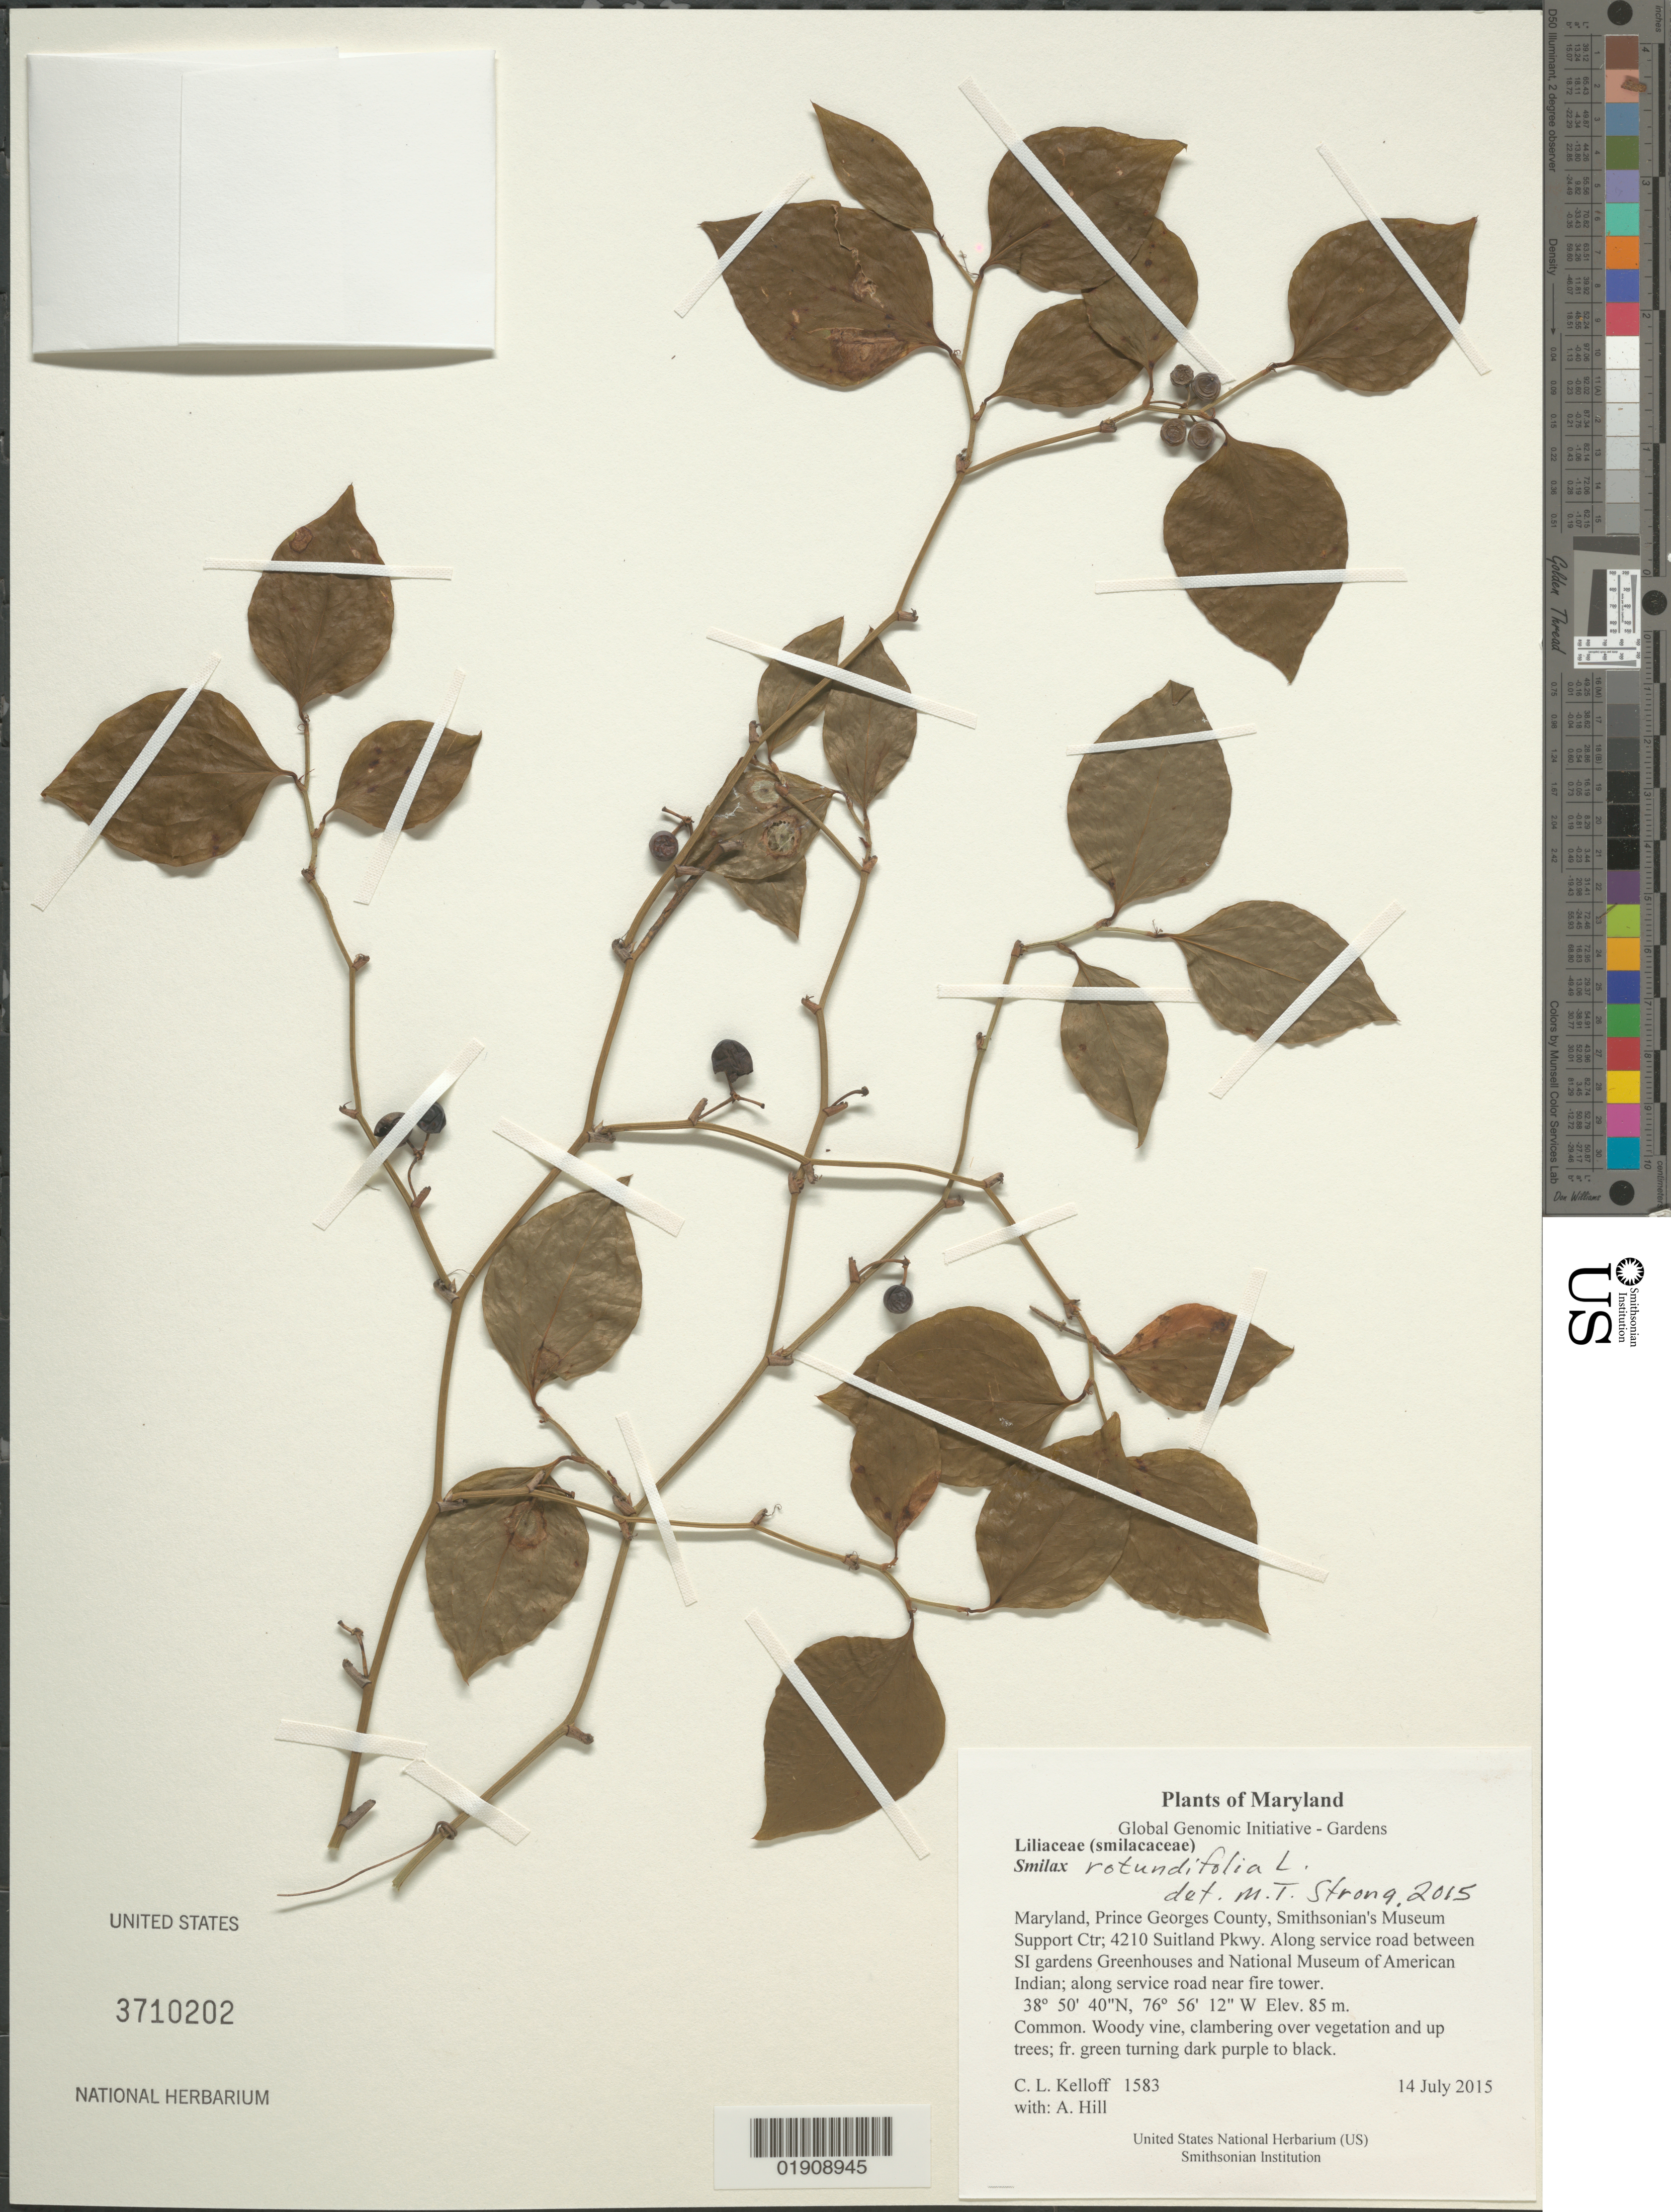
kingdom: Plantae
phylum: Tracheophyta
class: Liliopsida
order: Liliales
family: Smilacaceae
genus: Smilax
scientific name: Smilax rotundifolia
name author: L.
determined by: Strong, M. T., (US), Smithsonian Institution - National Museum of Natural History (UNITED STATES)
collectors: C. L. Kelloff & A. Hill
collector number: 1583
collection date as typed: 14 July 2015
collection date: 2015-07-14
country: United States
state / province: Maryland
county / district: Prince George's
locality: Smithsonian's Museum Support Ctr; 4210 Suitland Pkwy. Along service road between SI gardens Greenhouses and National Museum of American Indian; along service road near fire tower.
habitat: Common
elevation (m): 85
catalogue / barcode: US 3710202